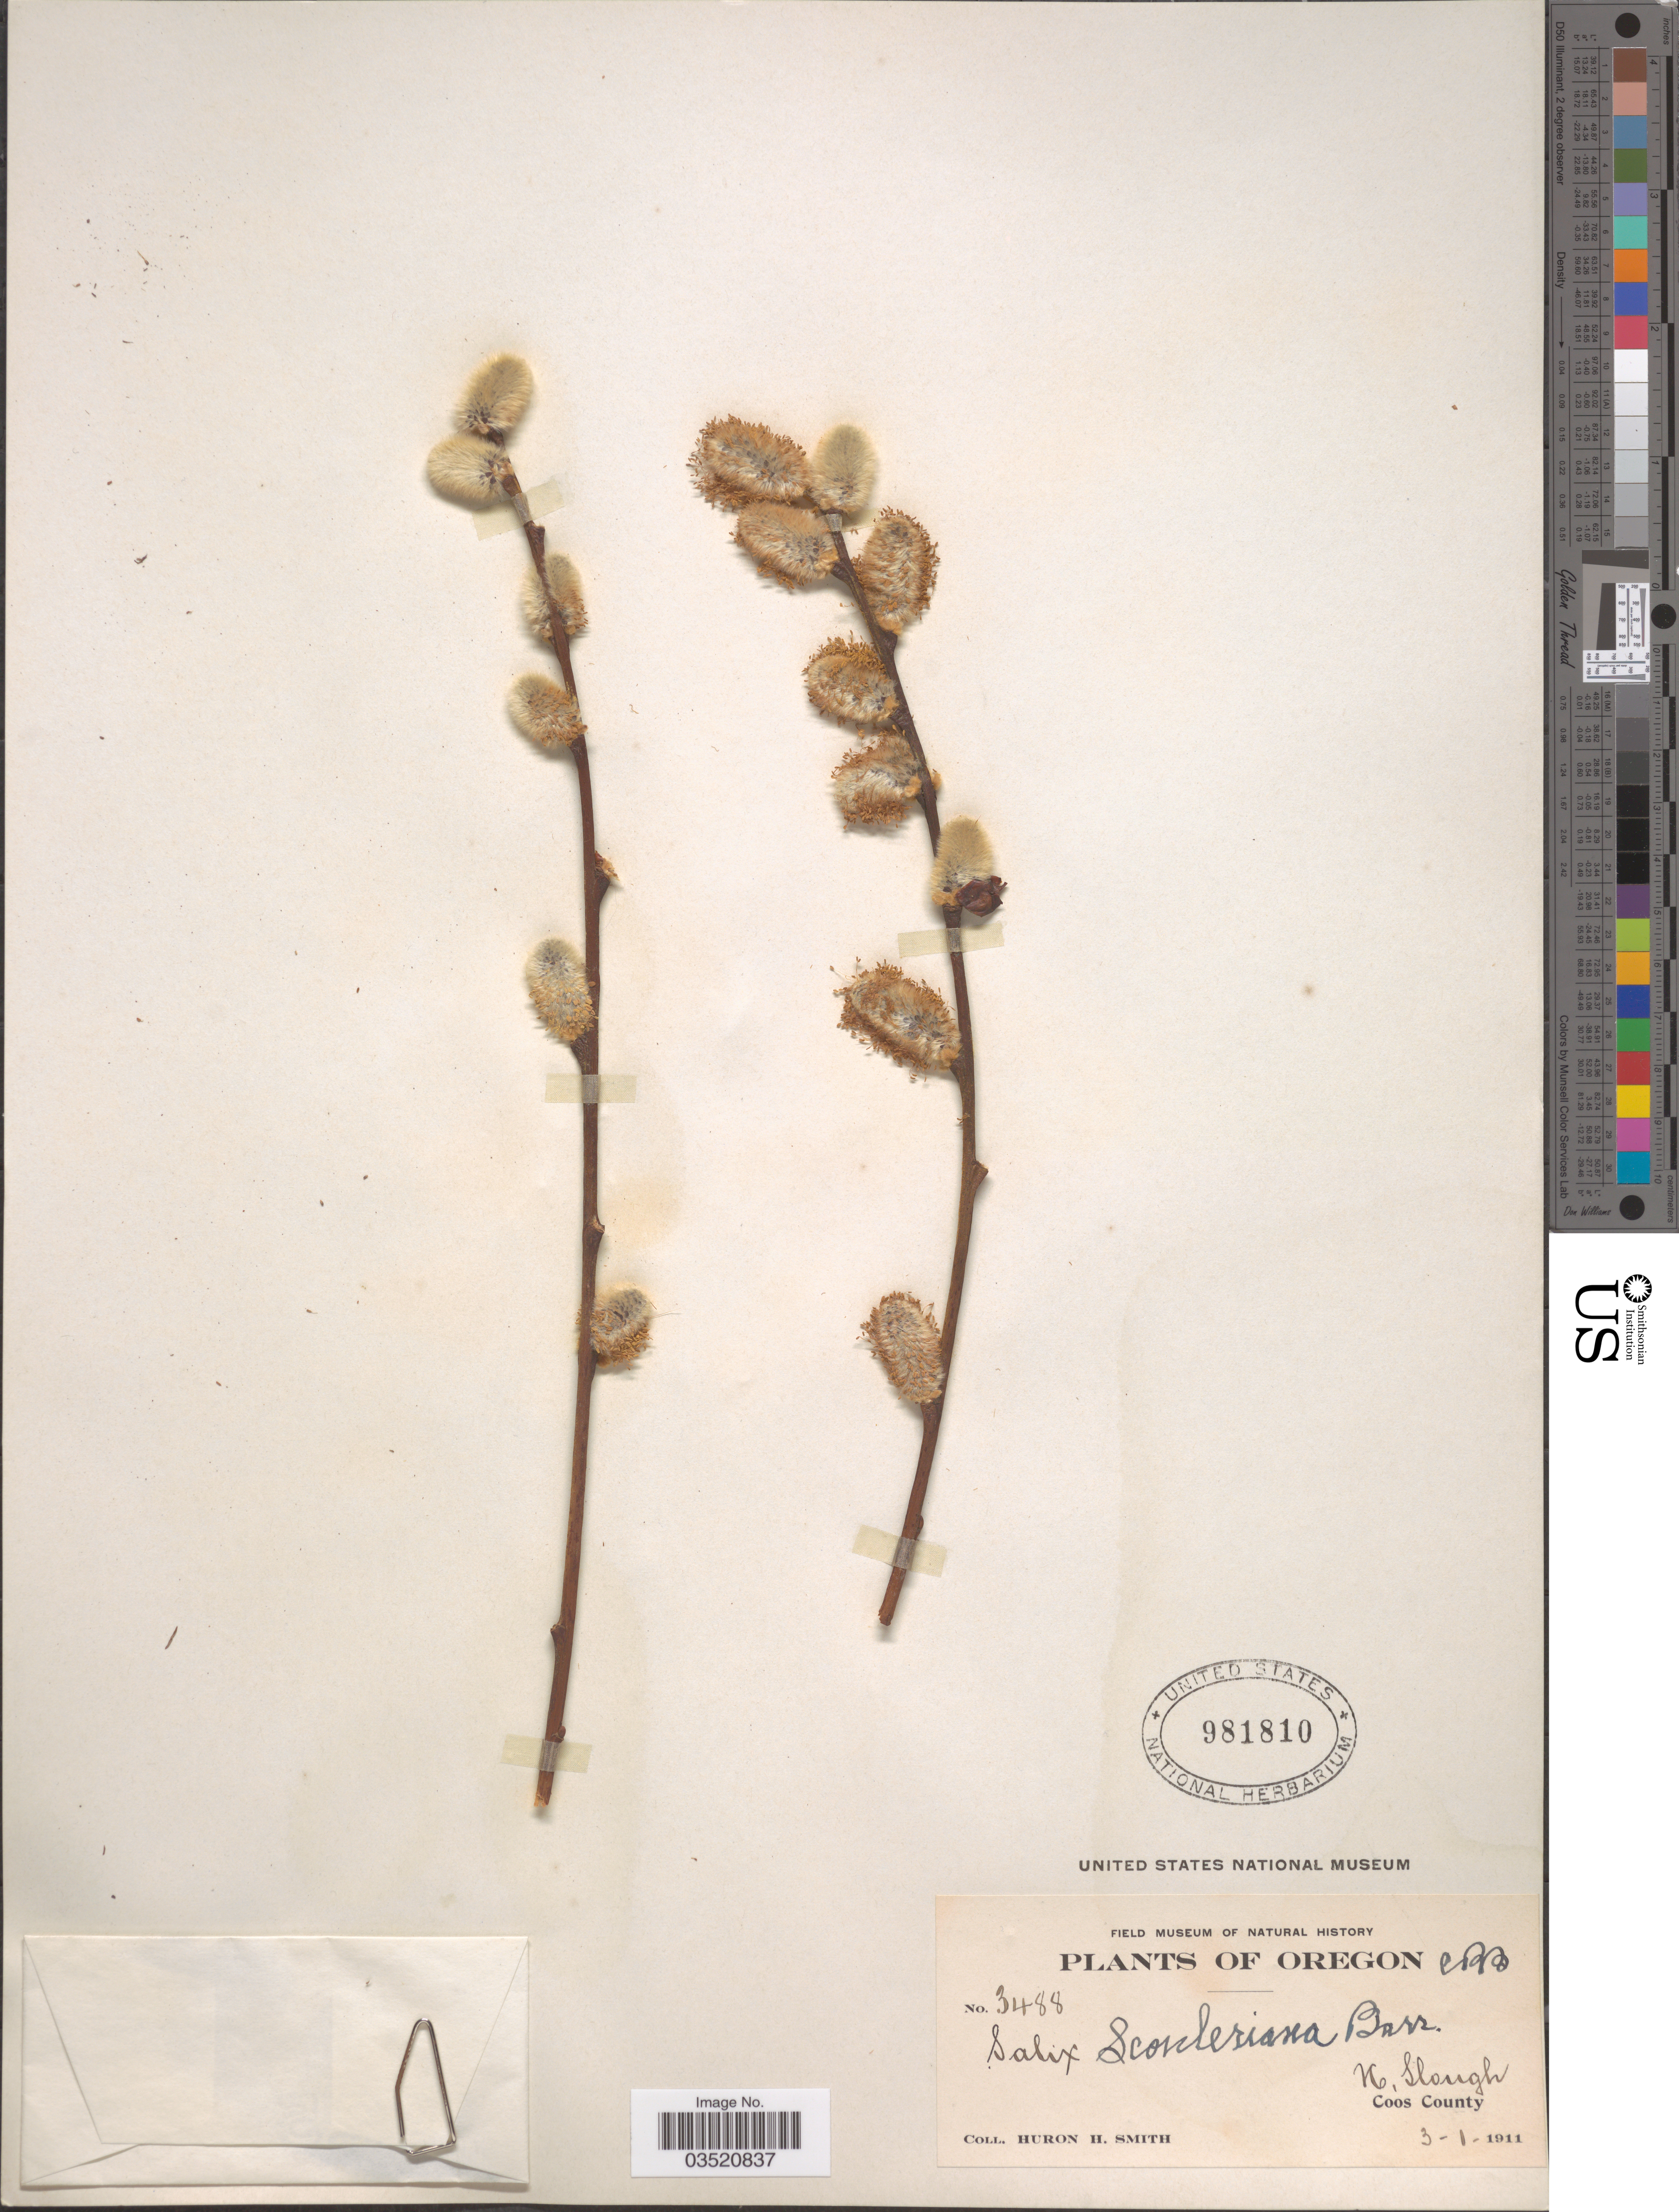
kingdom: Plantae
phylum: Tracheophyta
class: Magnoliopsida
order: Malpighiales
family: Salicaceae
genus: Salix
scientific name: Salix scouleriana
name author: Barratt ex Hook.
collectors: Huron H. Smith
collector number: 3488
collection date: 1911-03-01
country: United States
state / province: Oregon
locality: No. Slough. Coos County.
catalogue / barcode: US 981810